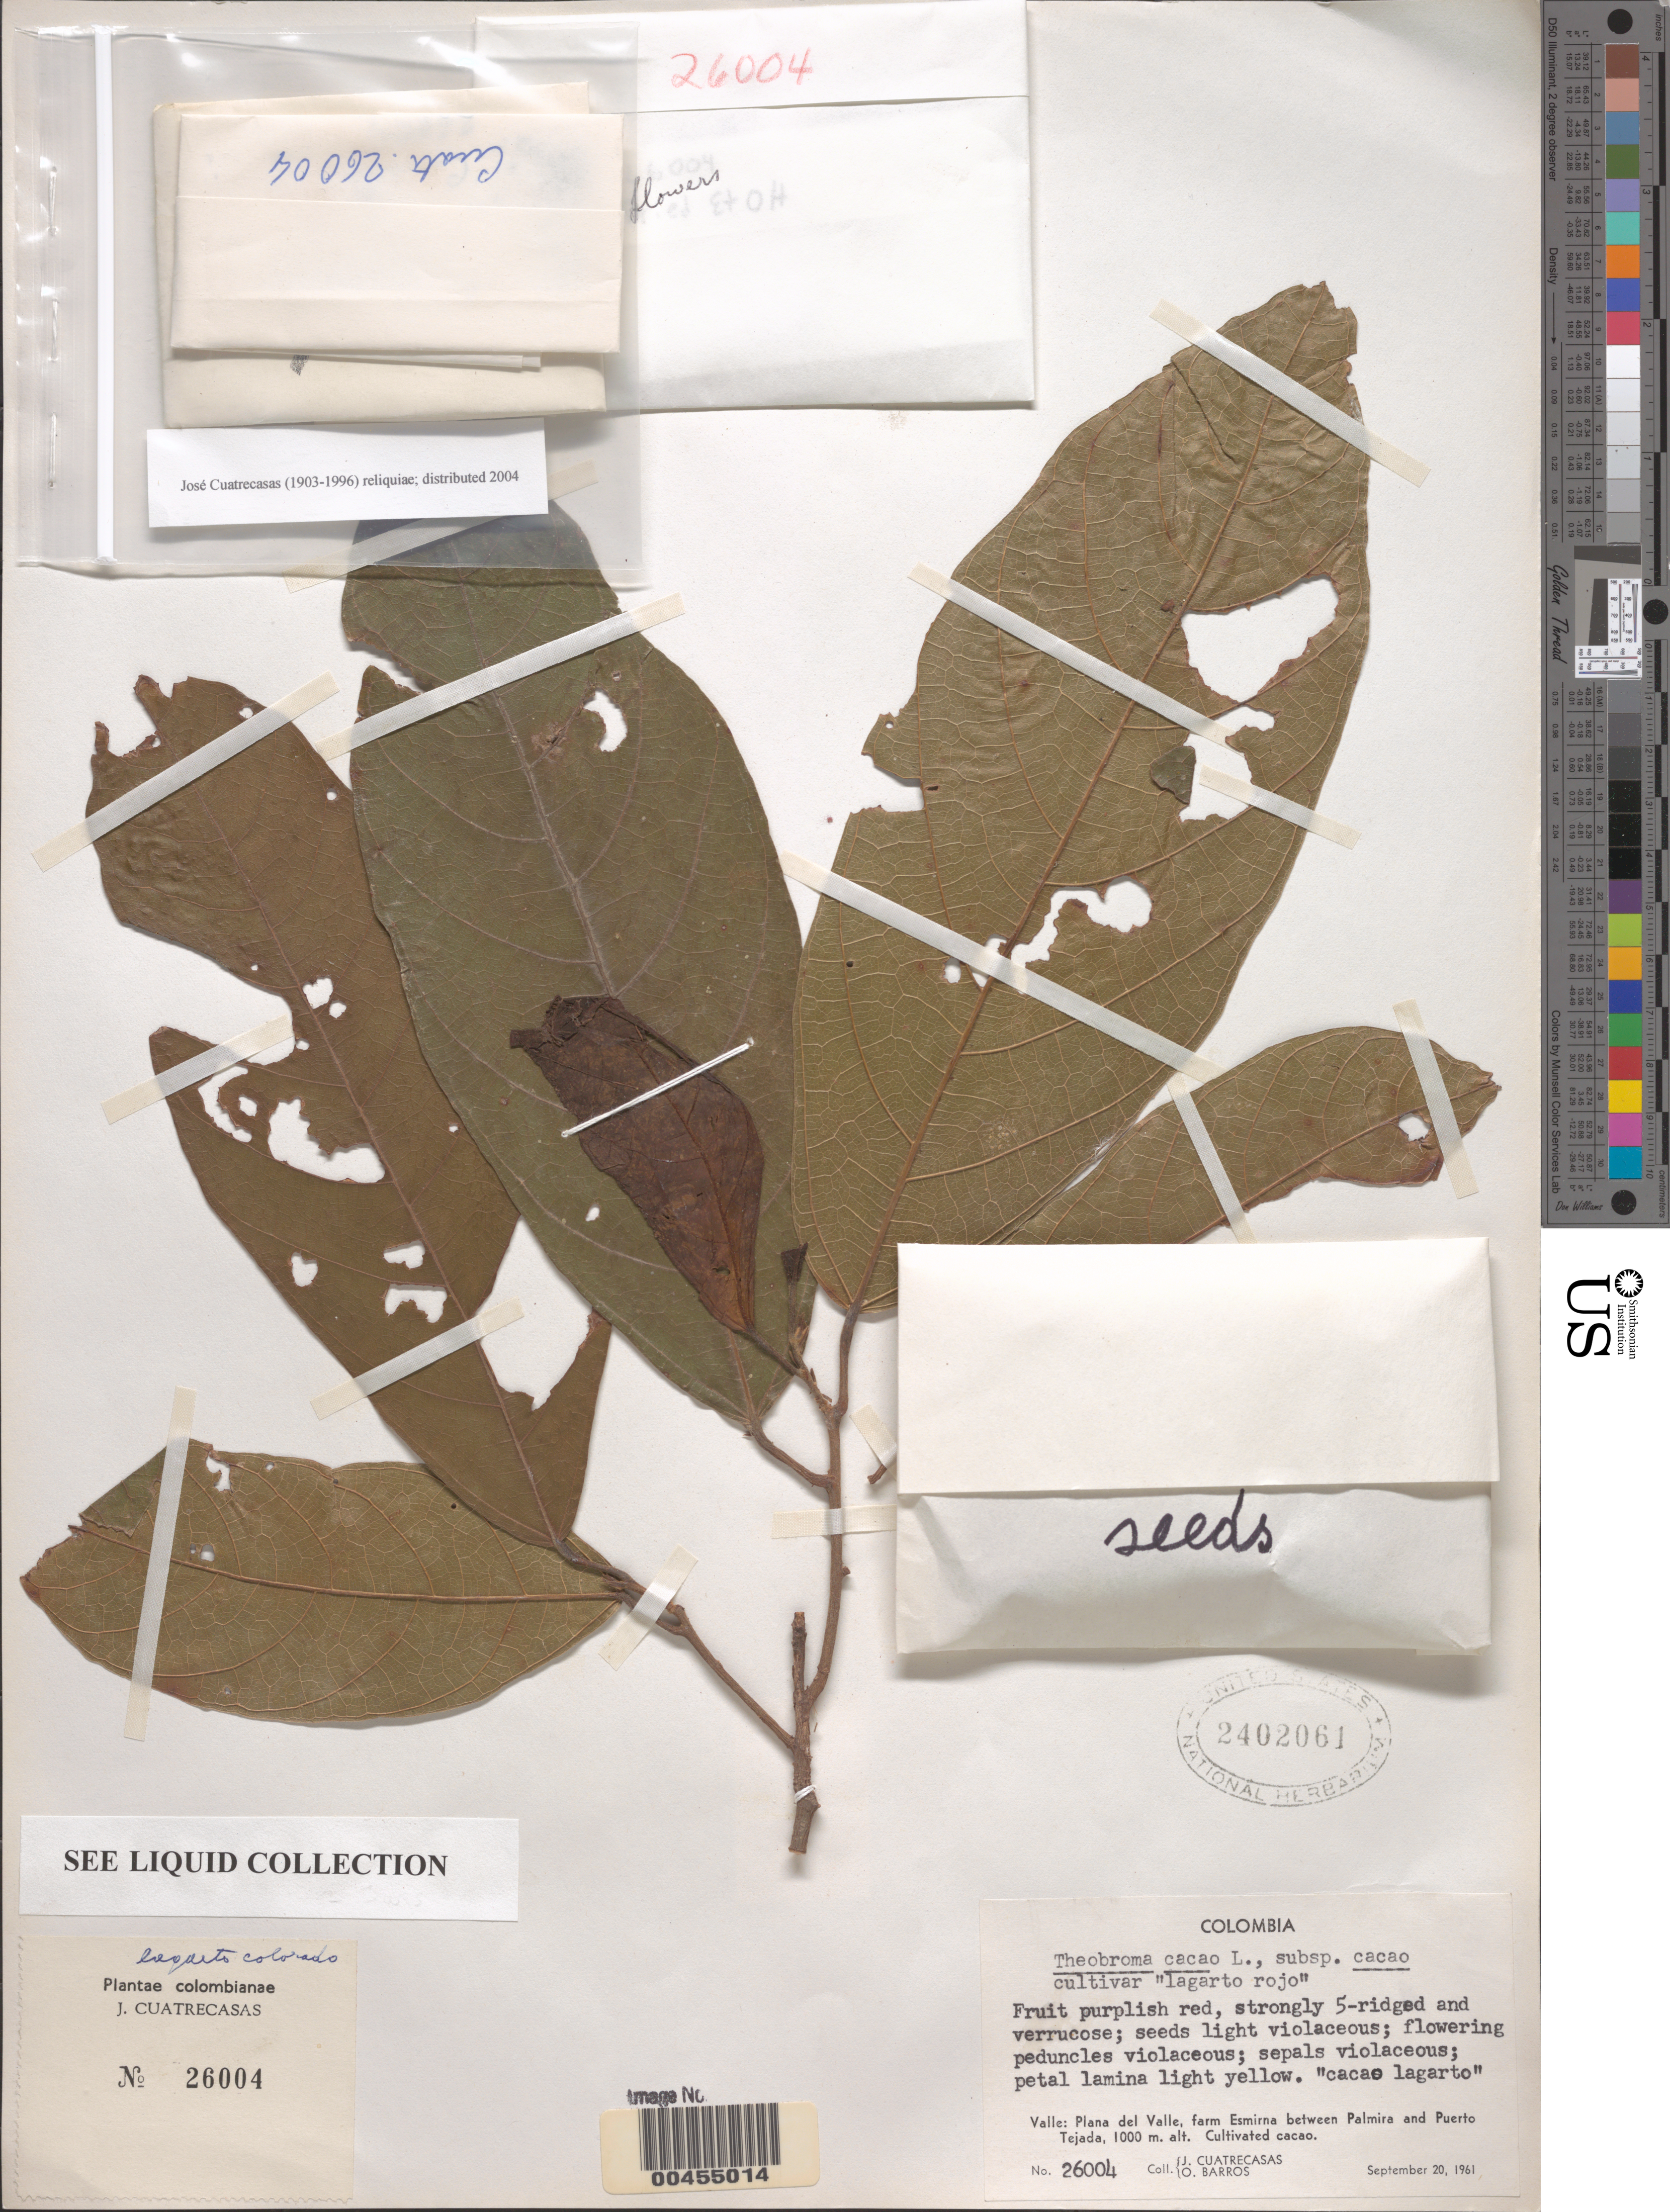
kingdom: Plantae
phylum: Tracheophyta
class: Magnoliopsida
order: Malvales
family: Malvaceae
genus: Theobroma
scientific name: Theobroma cacao f. pentagonum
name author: (Bernoulli) Cuatrec.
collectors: J. Cuatrecasas & O. Barros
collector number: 26004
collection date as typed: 20 Sep 1961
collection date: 1961-09-20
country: Colombia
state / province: Valle del Cauca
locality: Plana del Valle, farm Esmirna between Palmira and Puerto Tejada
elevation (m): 1000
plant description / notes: Common name: Lagarto rojo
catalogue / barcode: US 2402061